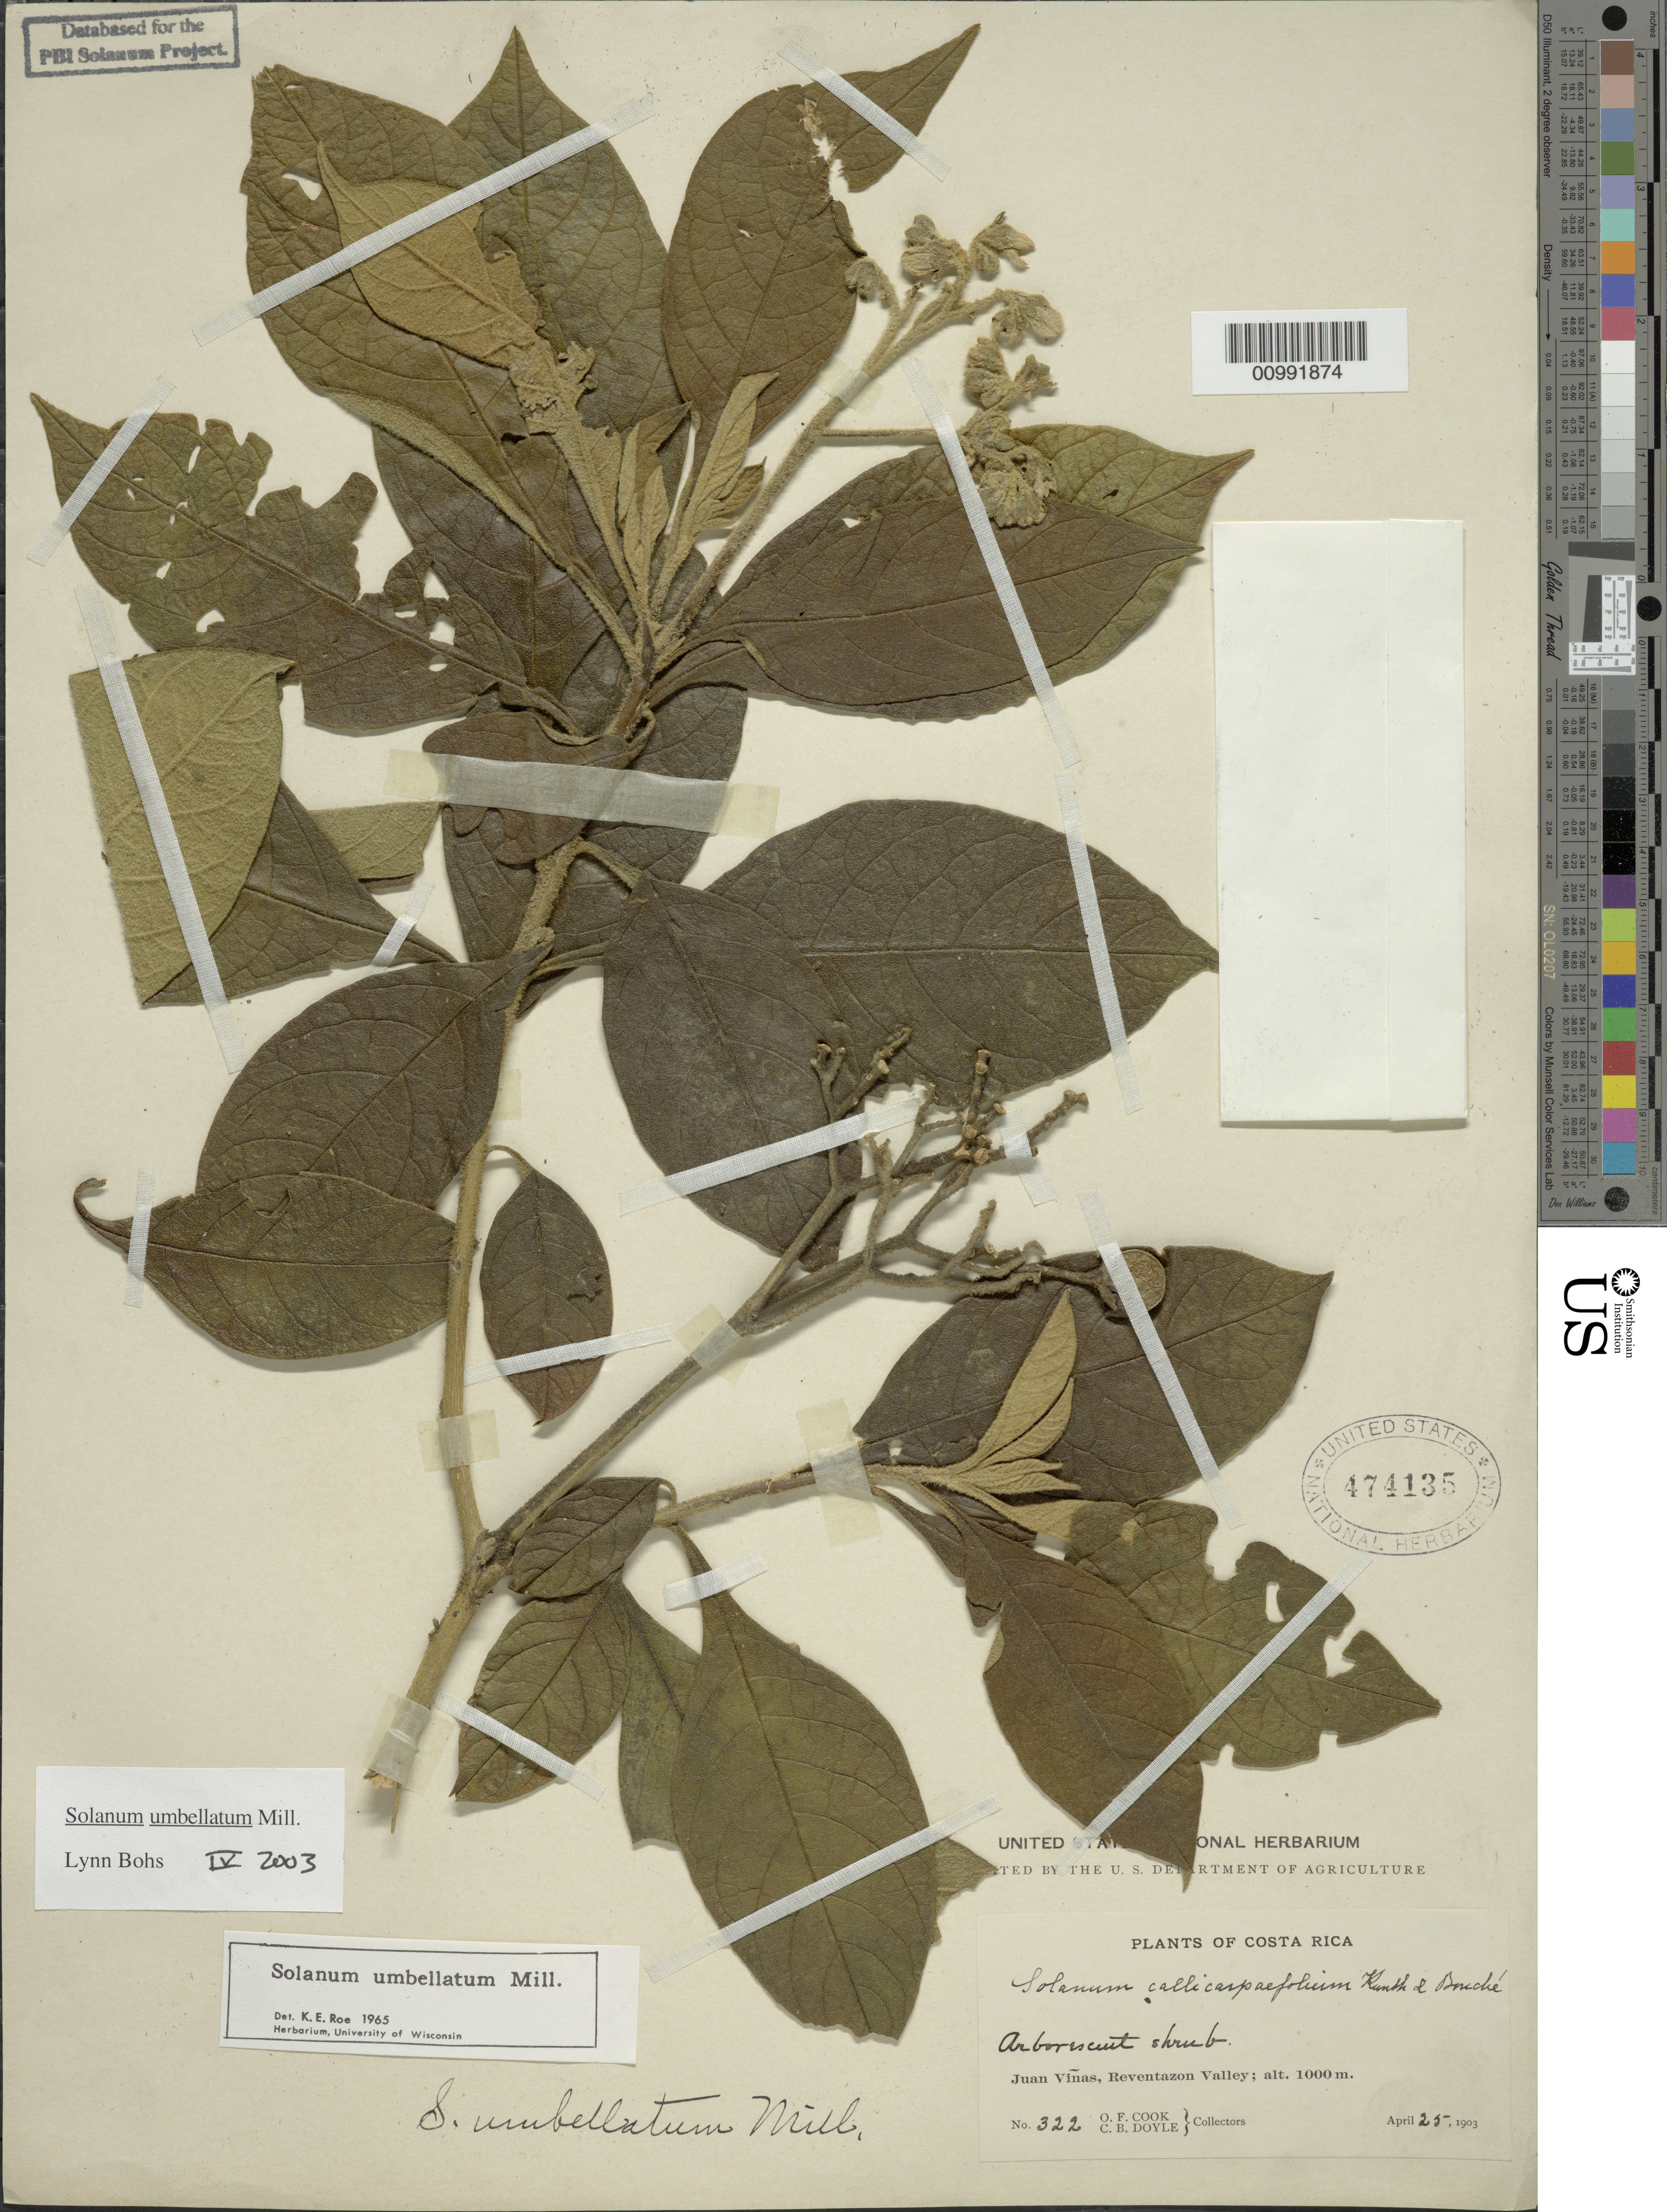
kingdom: Plantae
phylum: Tracheophyta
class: Magnoliopsida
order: Solanales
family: Solanaceae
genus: Solanum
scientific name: Solanum umbellatum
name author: Mill.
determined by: Bohs, L. A.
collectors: O. F. Cook & C. Doyle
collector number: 322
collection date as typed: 25 Apr 1903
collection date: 1903-04-25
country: Costa Rica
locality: Juan Viñas, Reventazon Valley.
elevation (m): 1000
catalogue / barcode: US 474135